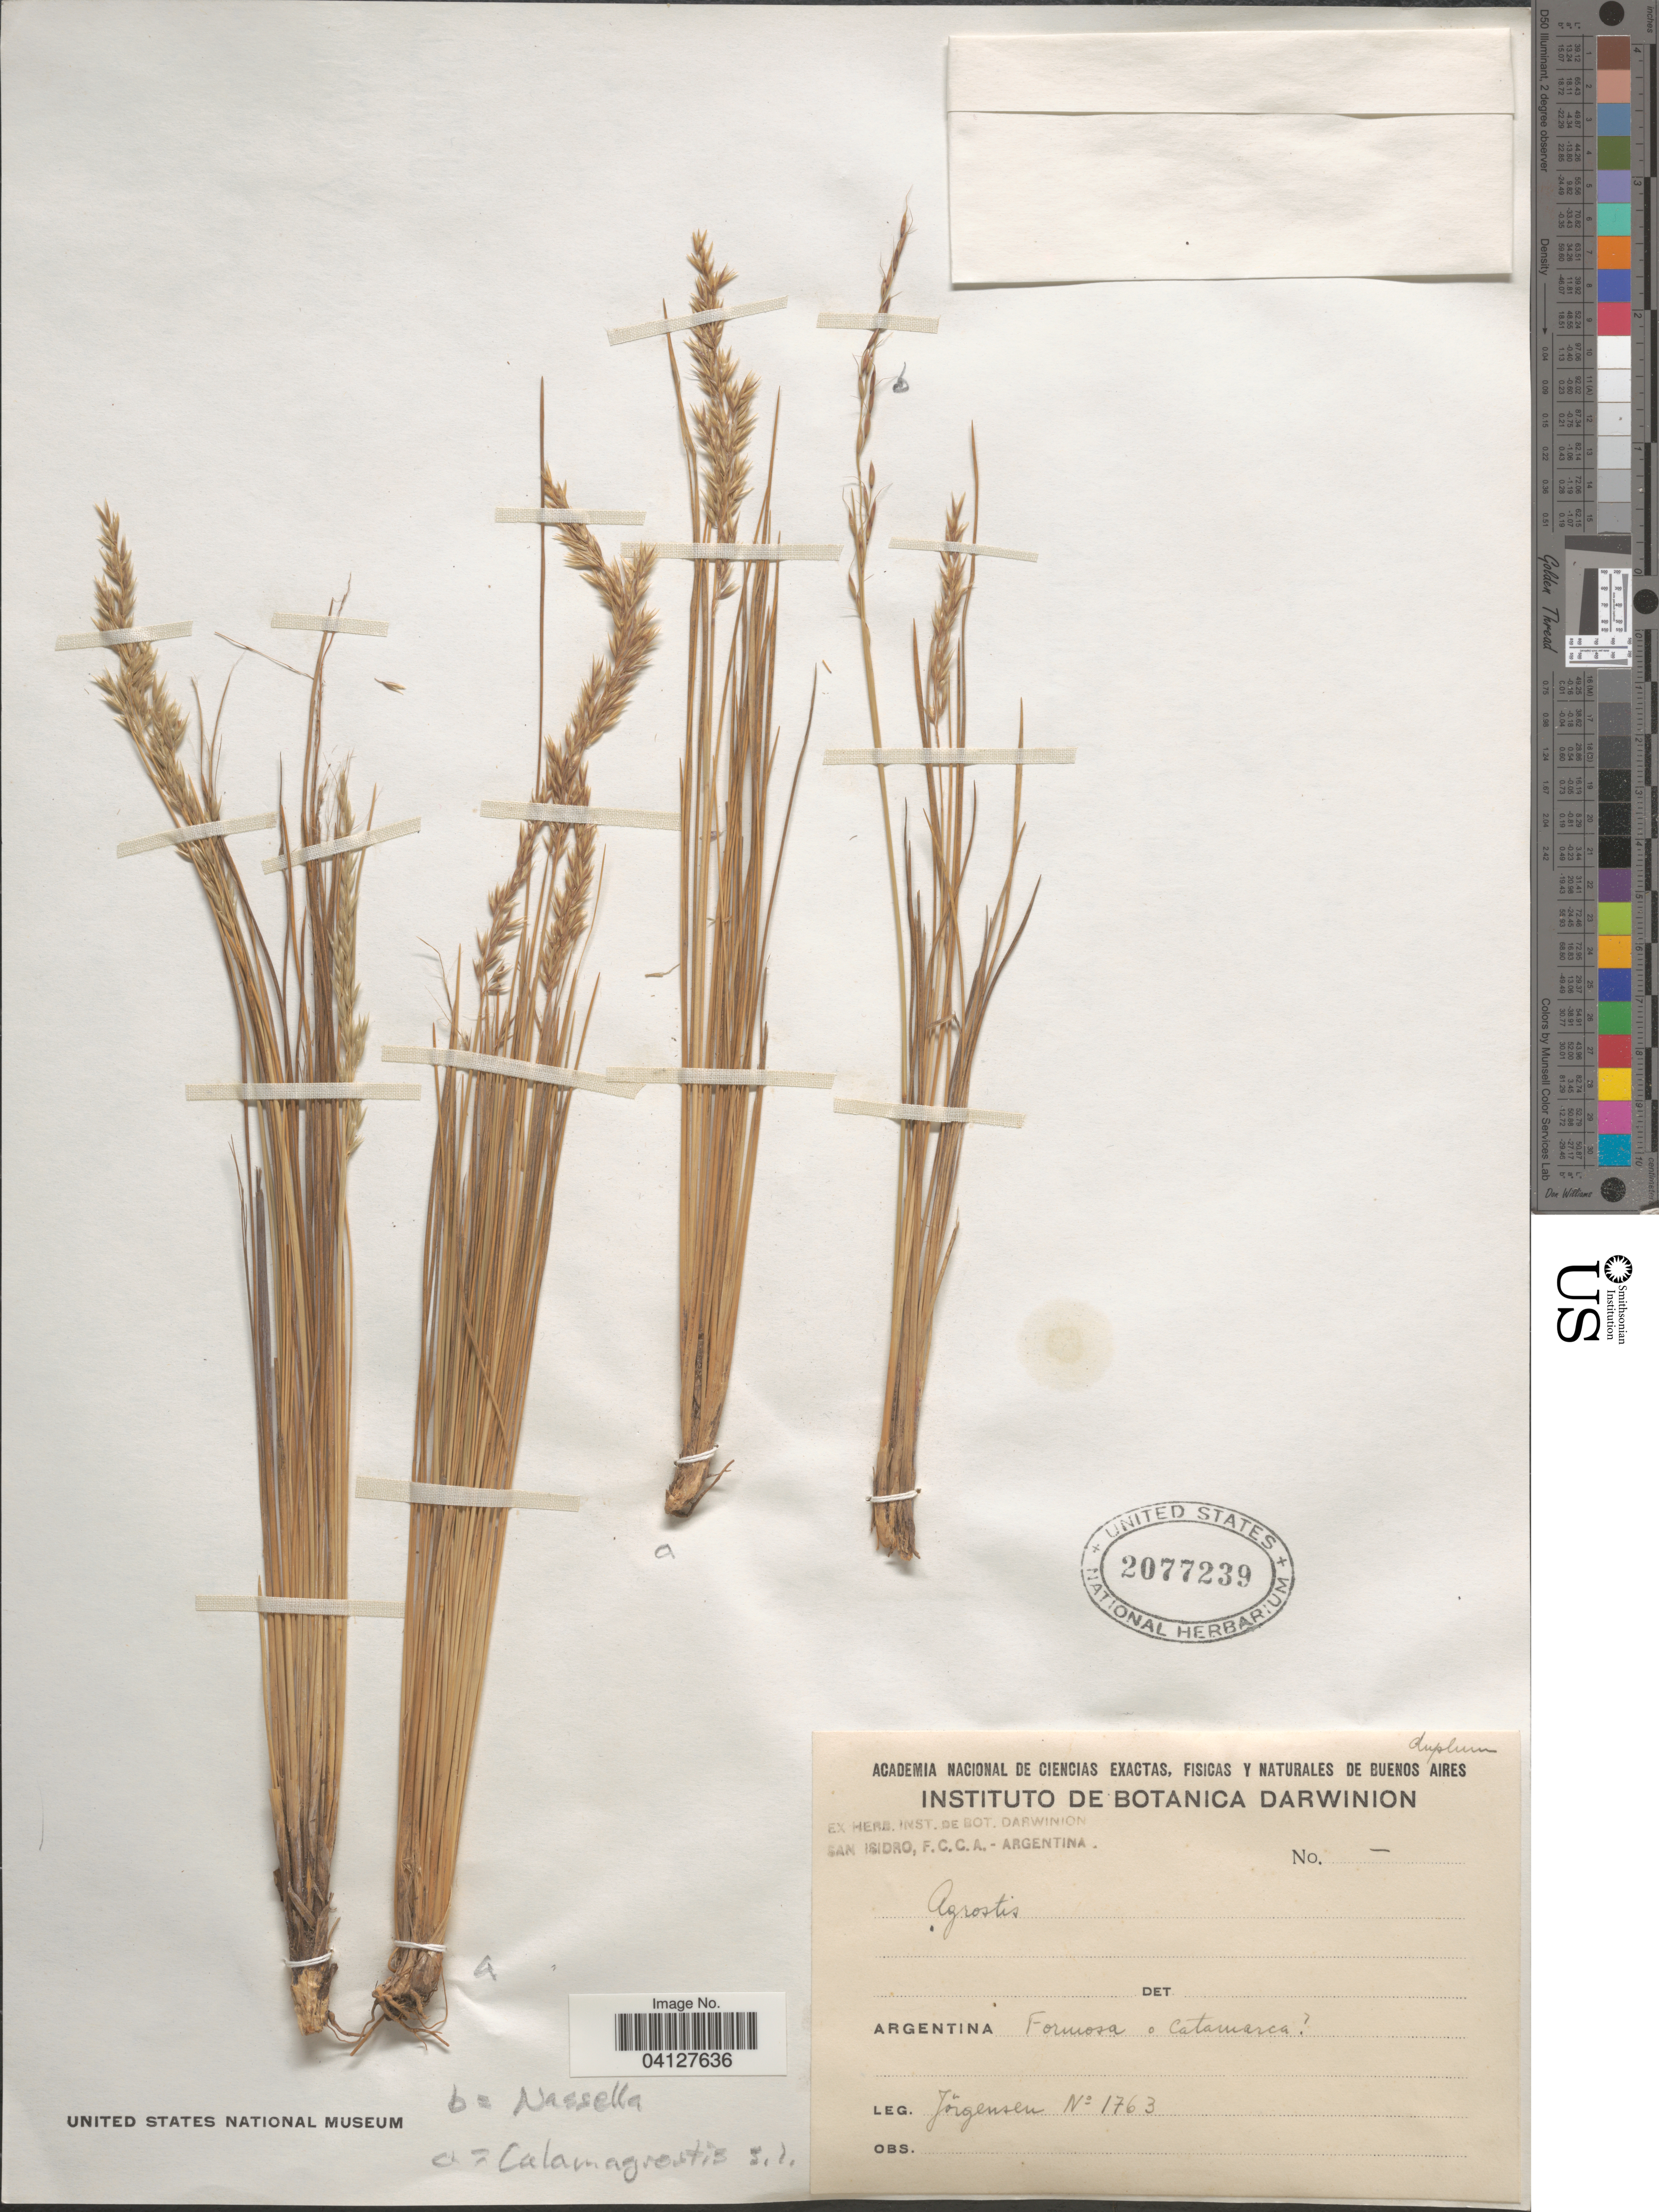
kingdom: Plantae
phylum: Tracheophyta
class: Liliopsida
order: Poales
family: Poaceae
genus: Agrostis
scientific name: Agrostis sp.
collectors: Jorgensen, --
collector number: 1763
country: Argentina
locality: Formosa o Catamarca [unsure placement].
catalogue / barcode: US 2077239